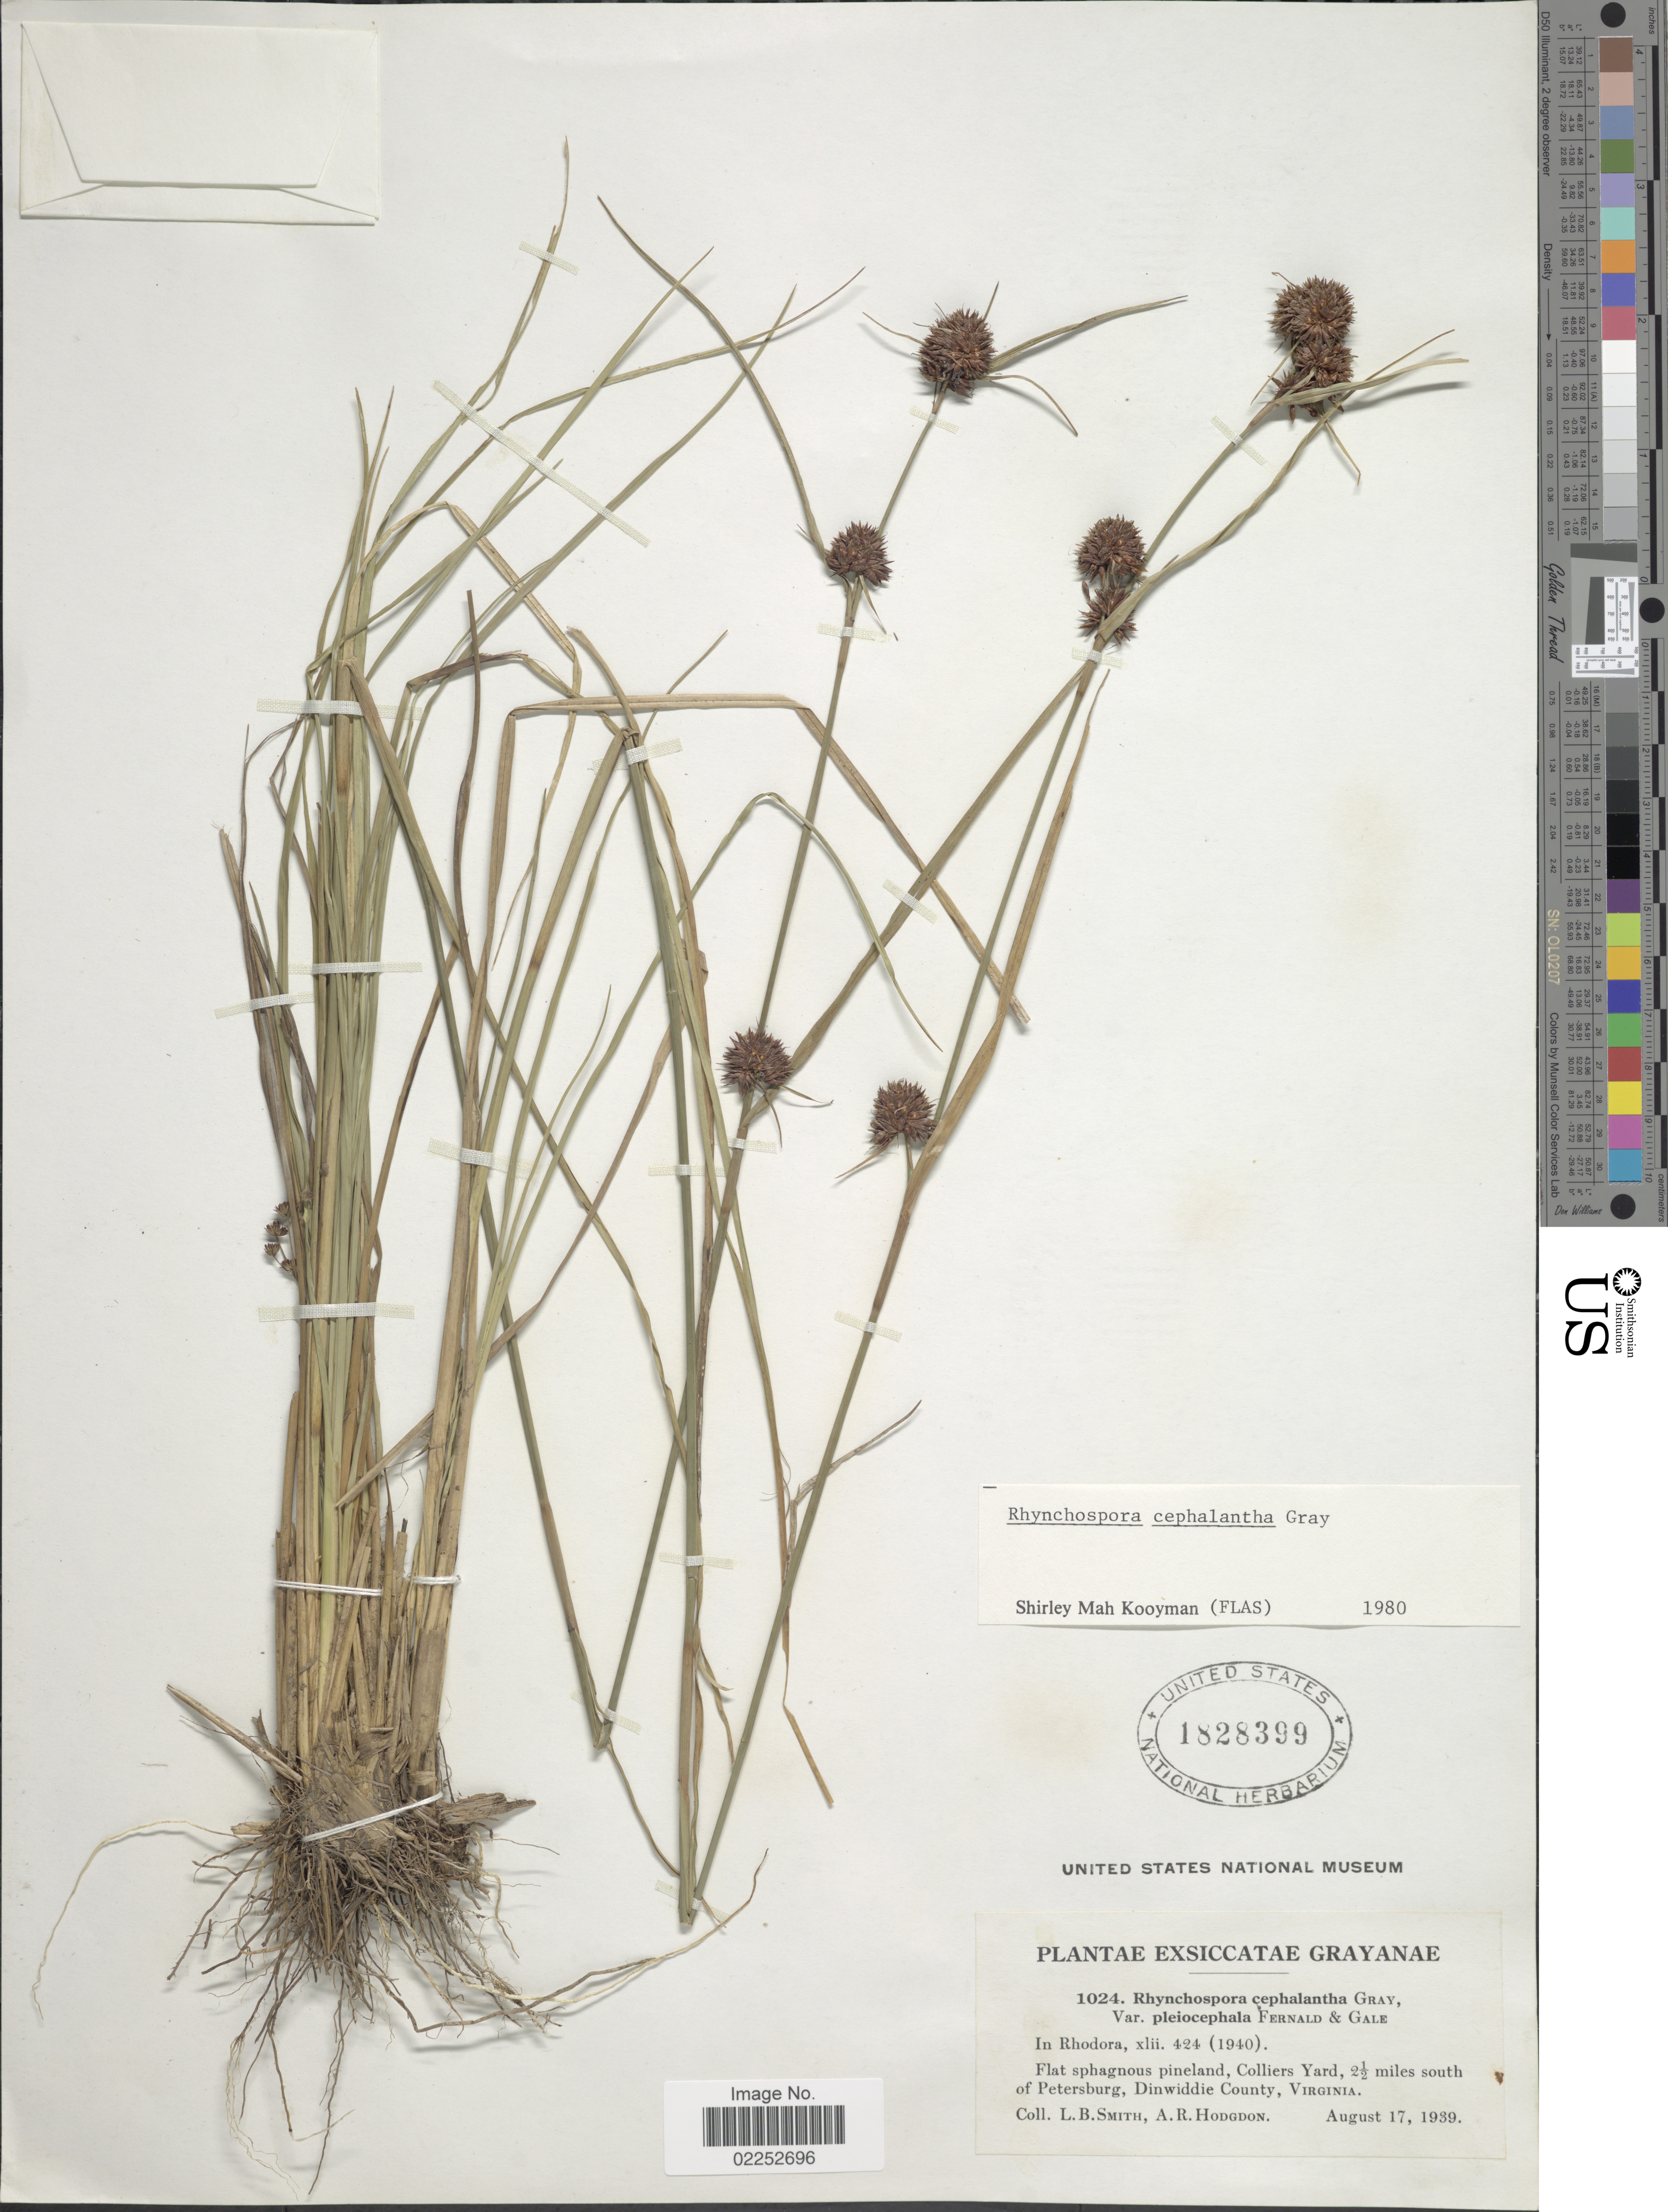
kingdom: Plantae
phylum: Tracheophyta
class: Liliopsida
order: Poales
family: Cyperaceae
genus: Rhynchospora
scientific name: Rhynchospora cephalantha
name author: A. Gray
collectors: L. Smith & A. R. Hodgdon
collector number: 1024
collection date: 1939-08-17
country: United States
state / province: Virginia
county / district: Dinwiddie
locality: Colliers Yard, 2½ miles south of Petersburg, Dinwiddie County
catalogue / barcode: US 1828399